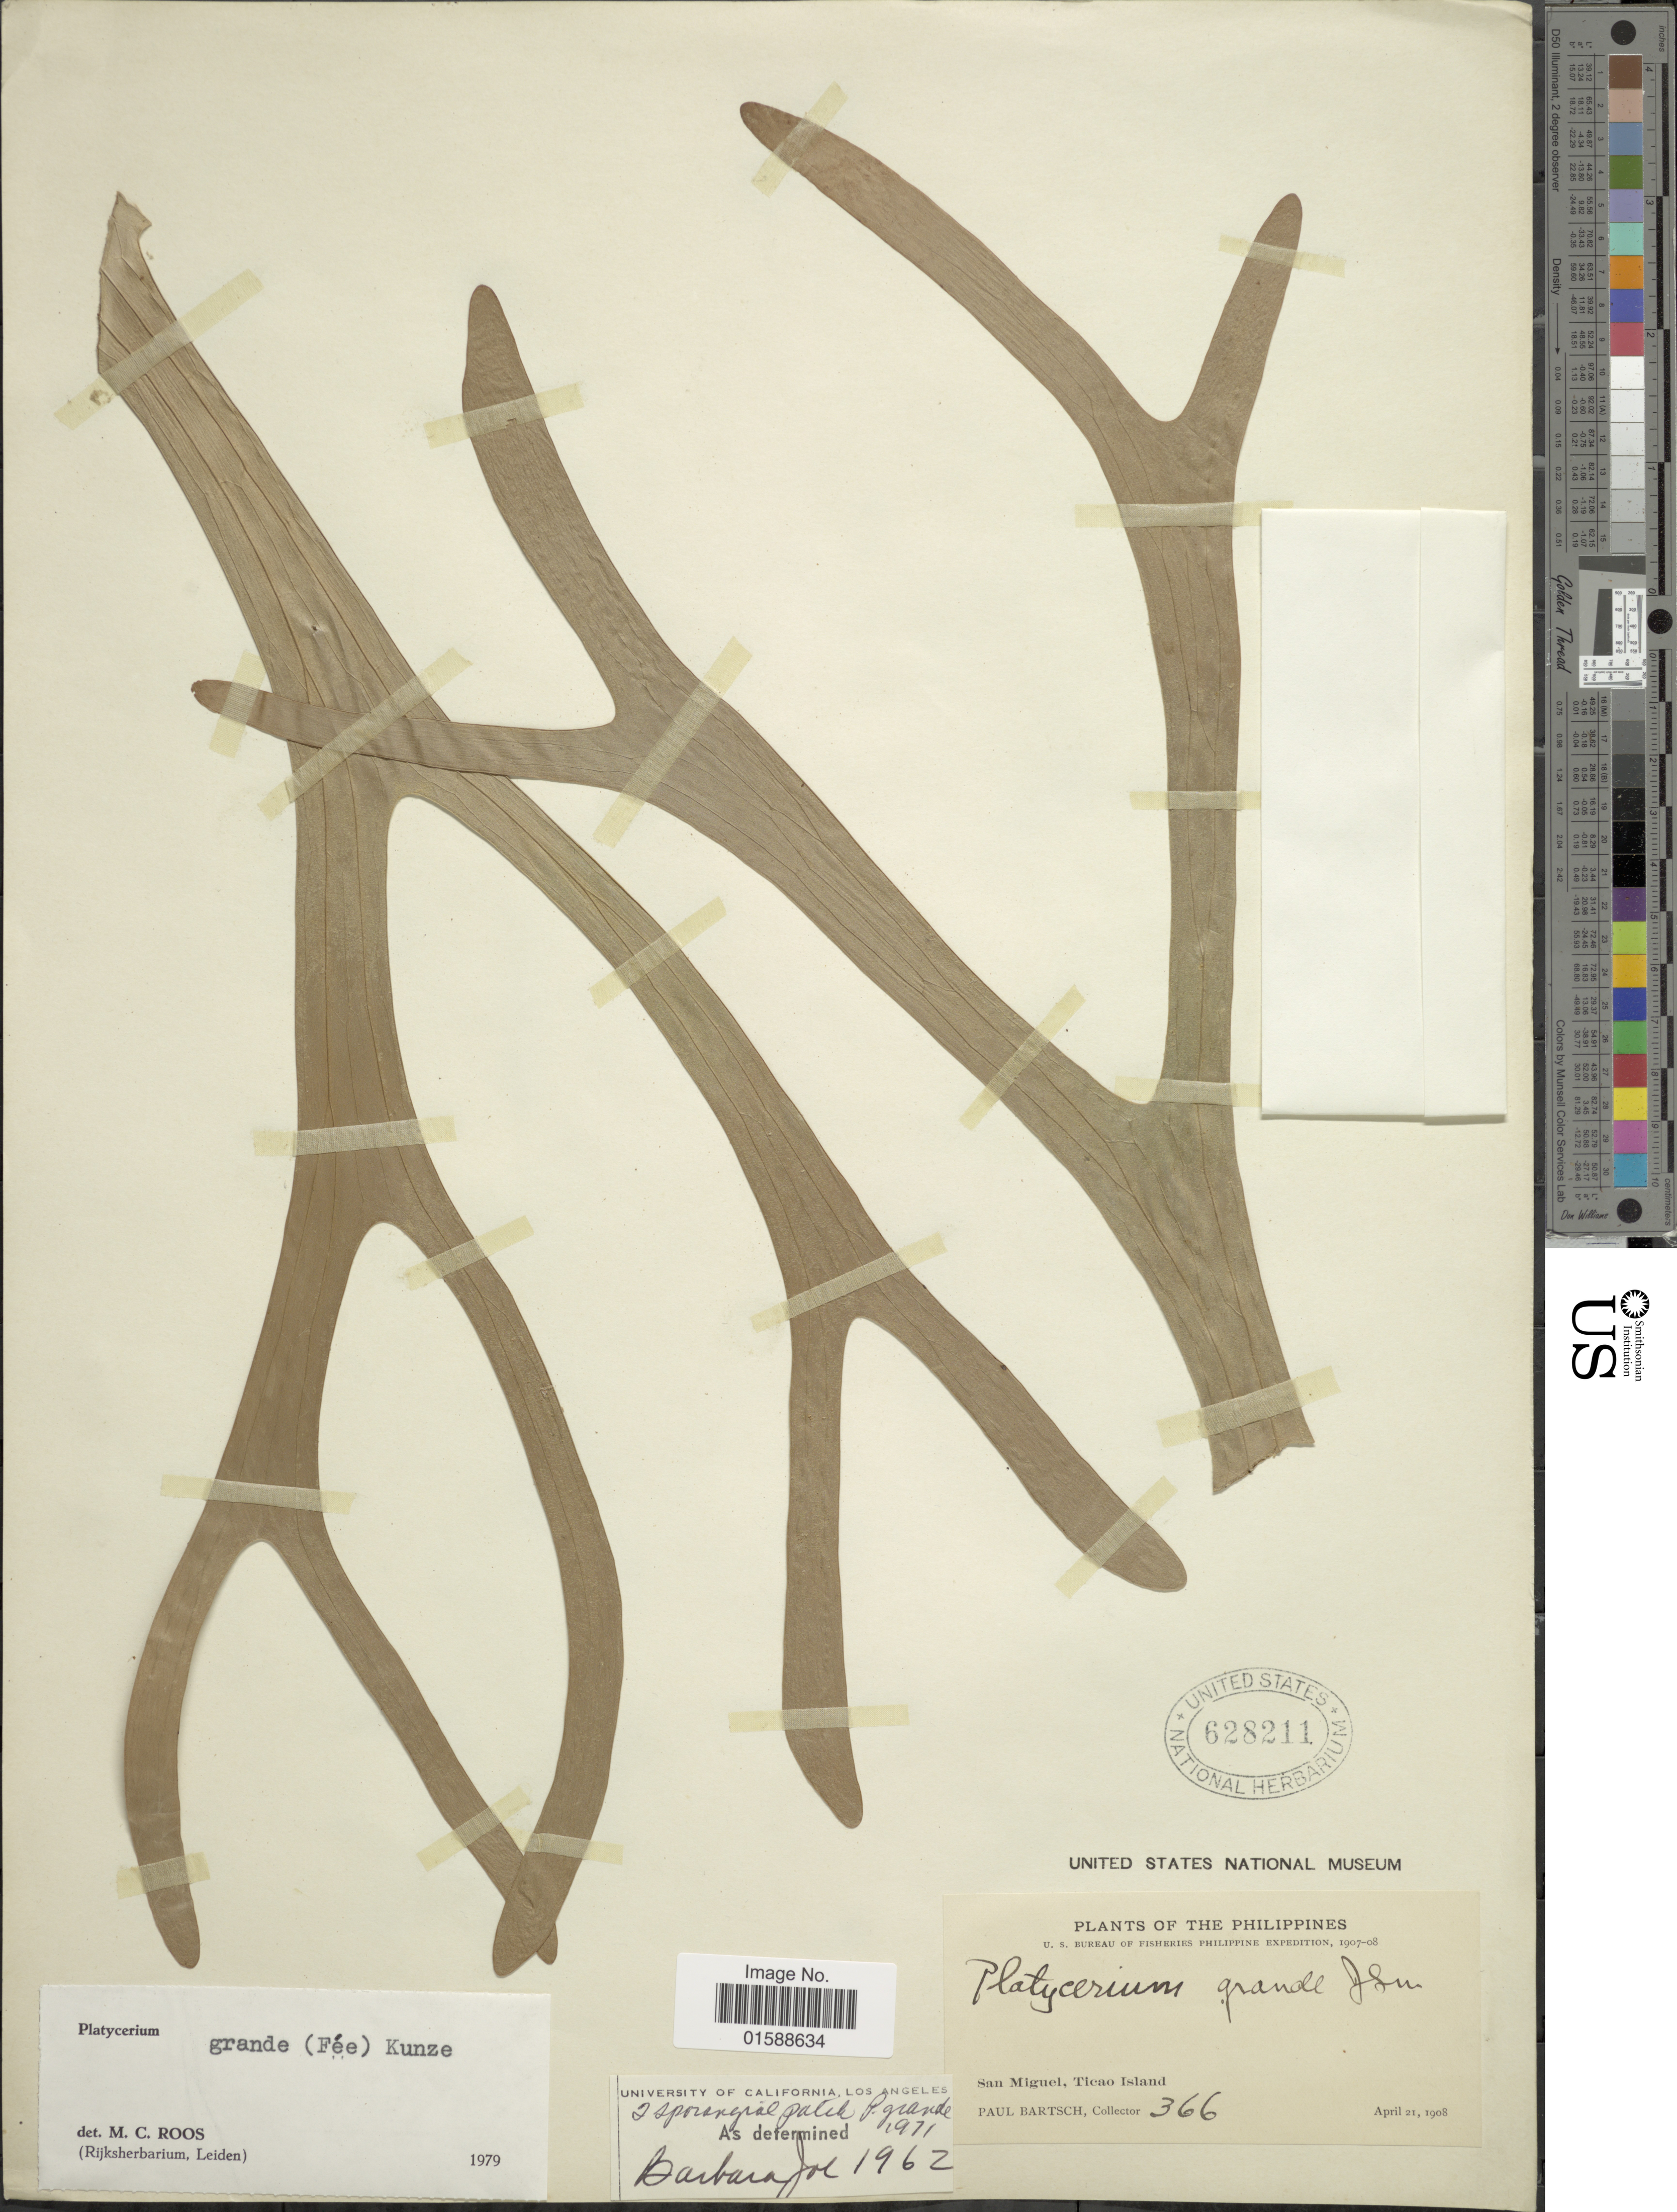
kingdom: Plantae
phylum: Tracheophyta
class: Polypodiopsida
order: Polypodiales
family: Polypodiaceae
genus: Platycerium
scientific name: Platycerium grande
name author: (A. Cunn.) J. Sm.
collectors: P. Bartsch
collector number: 366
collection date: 1908-04-21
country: Philippines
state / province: Bicol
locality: San Miguel, Ticao Island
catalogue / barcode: US 628211